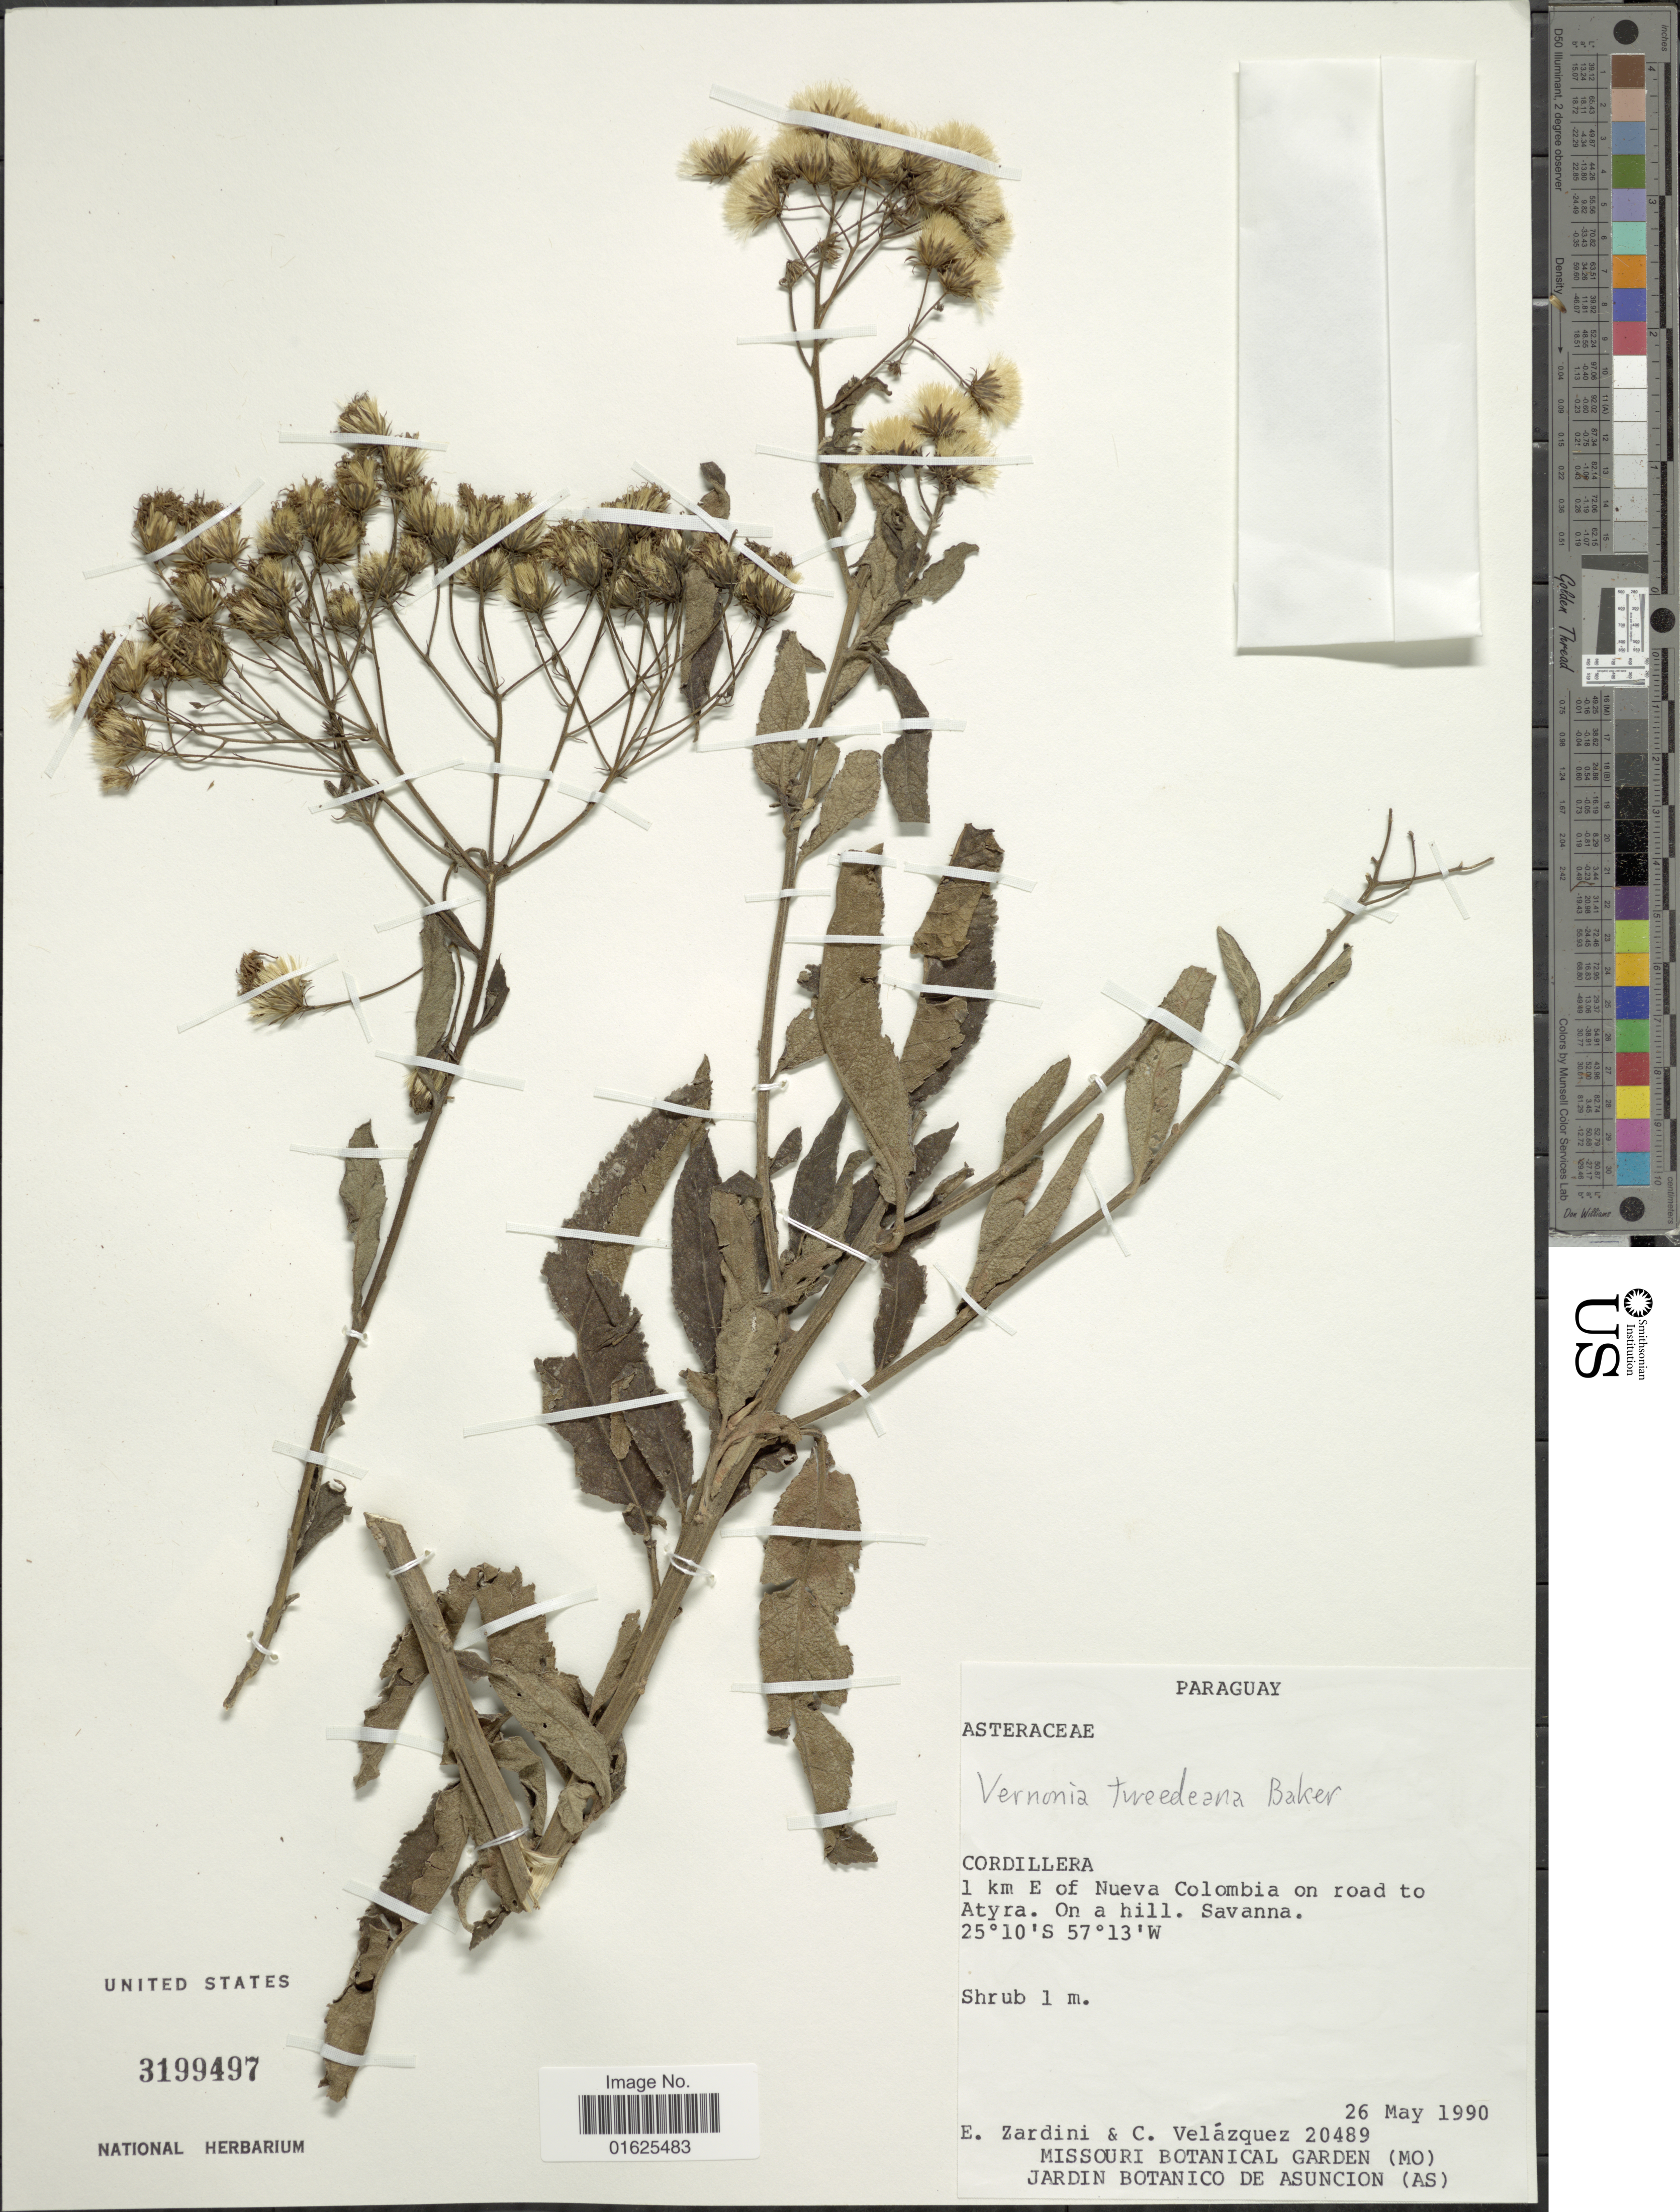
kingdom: Plantae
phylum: Tracheophyta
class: Magnoliopsida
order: Asterales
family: Asteraceae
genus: Vernonanthura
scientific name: Vernonanthura tweedieana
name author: (Baker) H. Rob.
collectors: E. M. Zardini & C. Velázquez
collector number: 20489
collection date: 1990-05-26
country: Paraguay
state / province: Cordillera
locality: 1 km E of Nueva Colombia on road to Atyra. On a hill. Savanna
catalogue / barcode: US 3199497